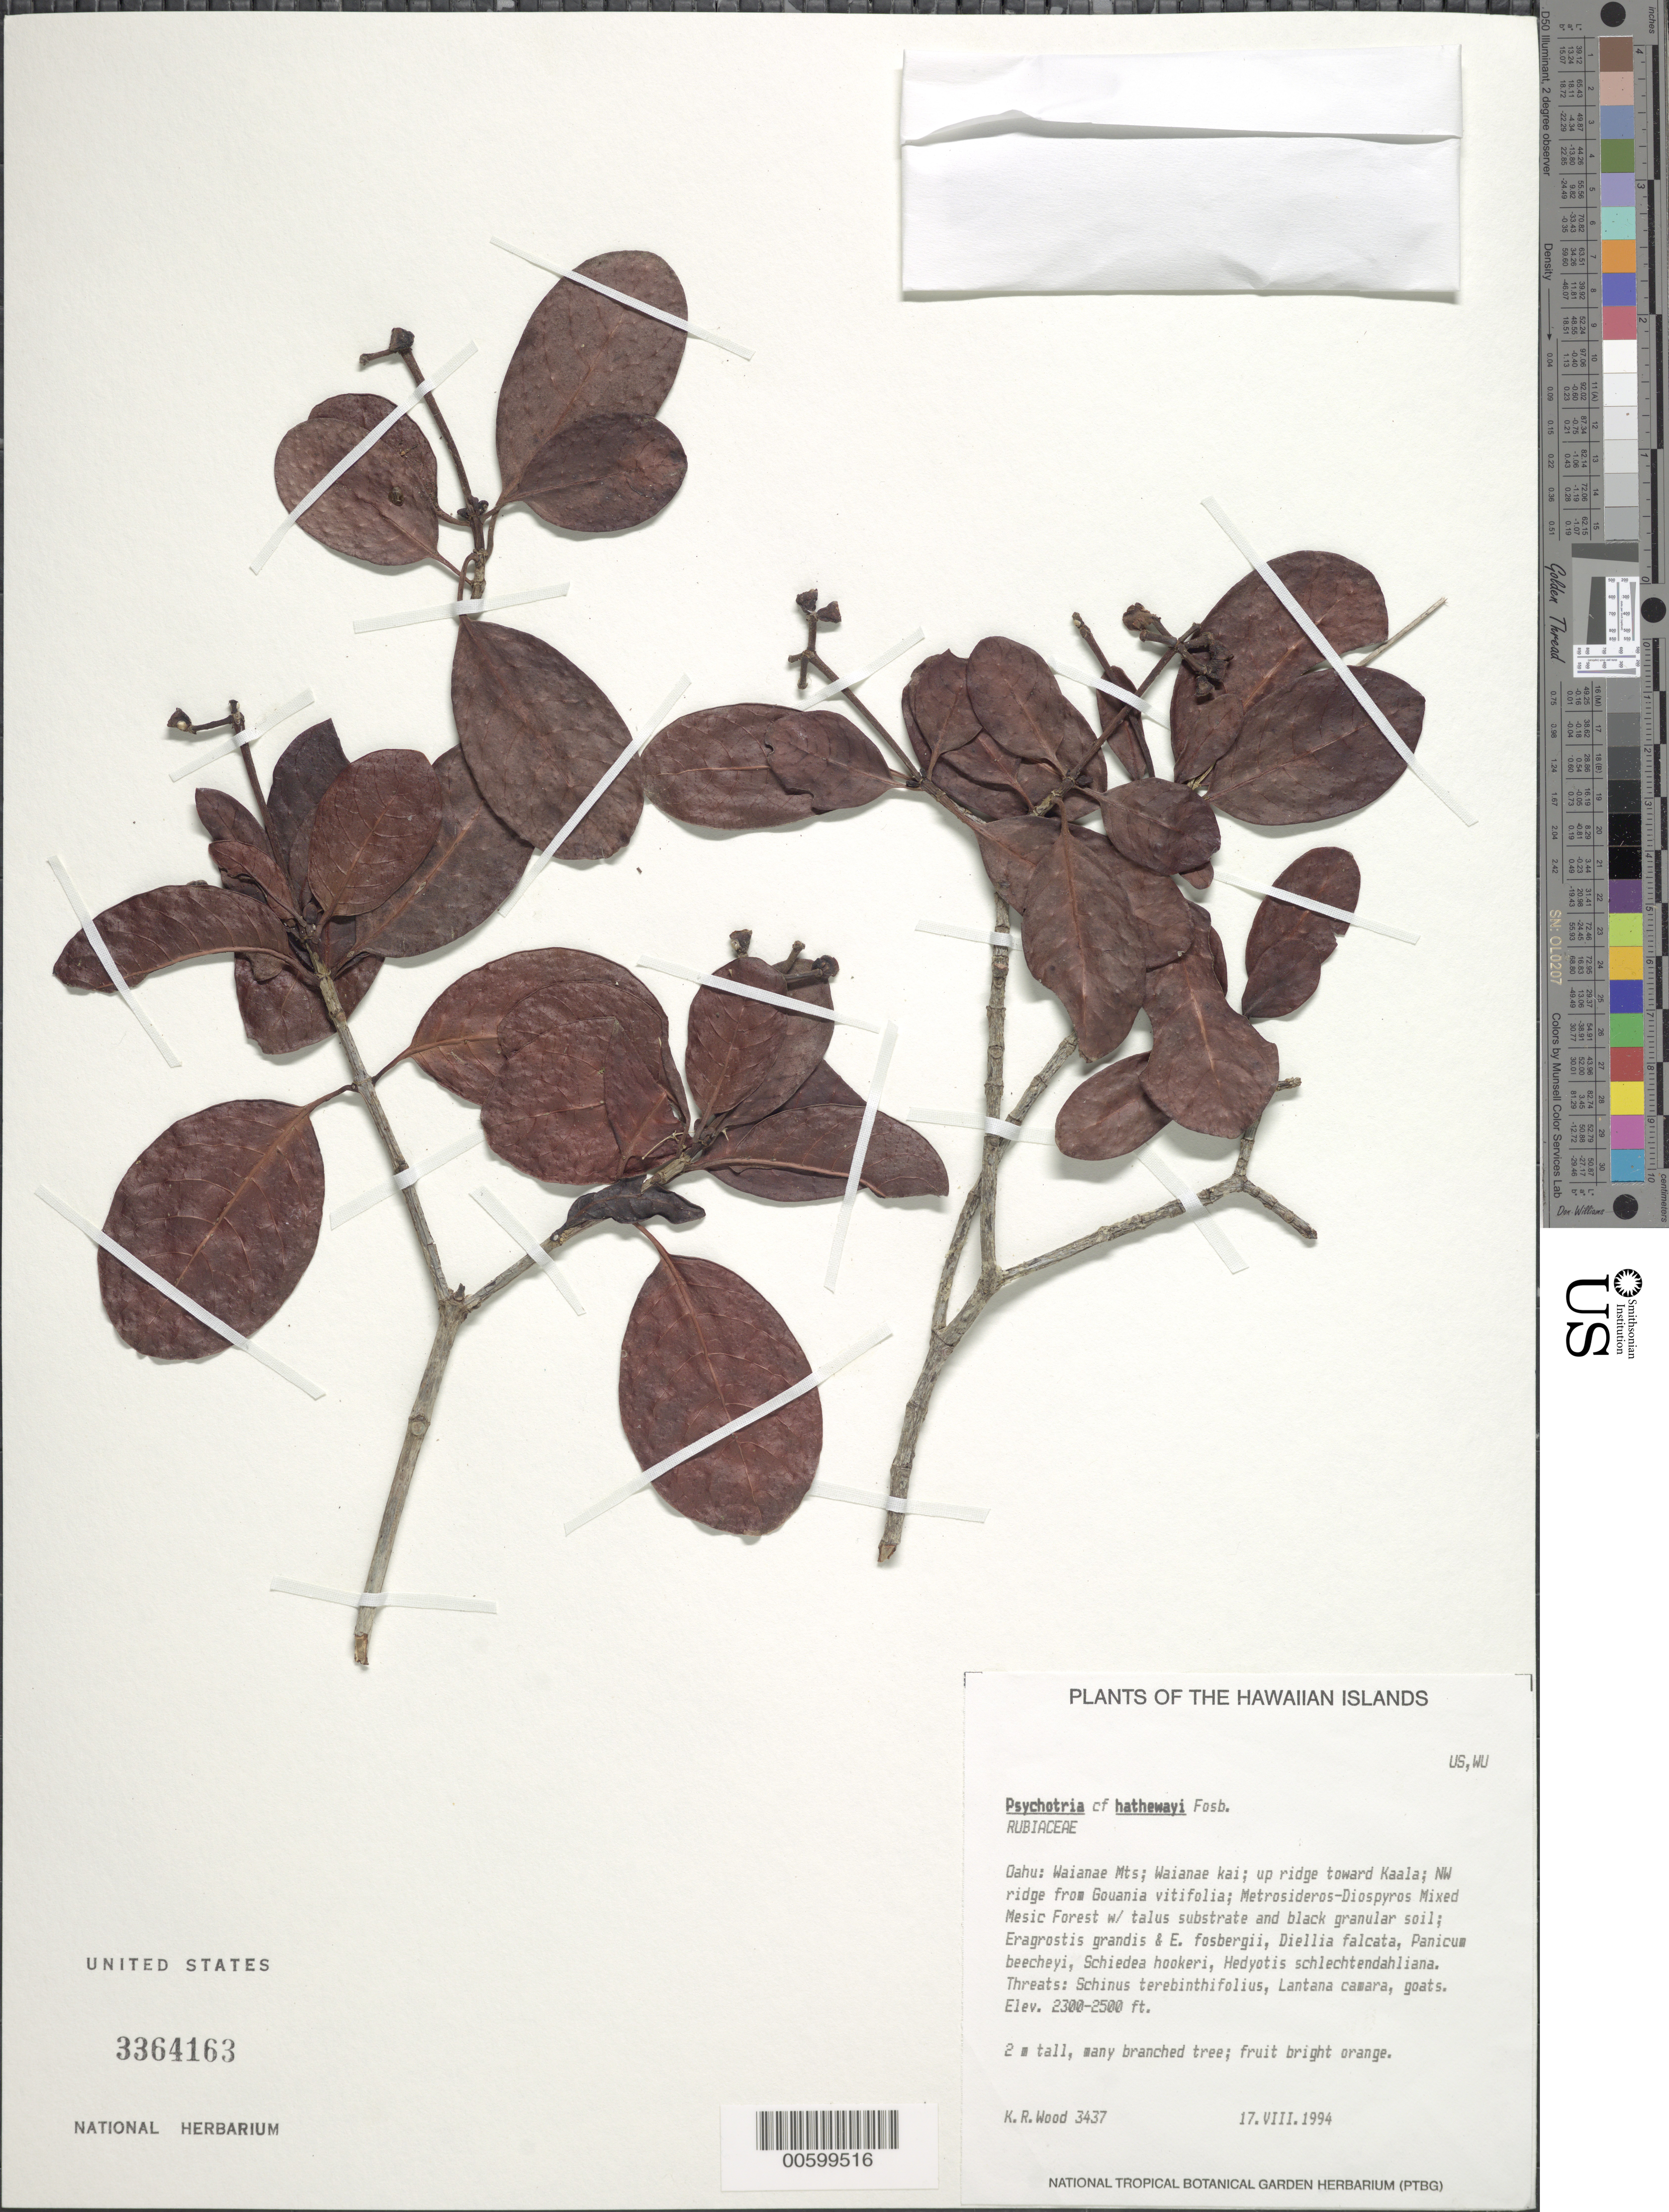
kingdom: Plantae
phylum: Tracheophyta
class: Magnoliopsida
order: Gentianales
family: Rubiaceae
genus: Psychotria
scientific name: Psychotria hathewayi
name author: Fosberg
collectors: K. R. Wood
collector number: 3437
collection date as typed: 17 Aug 1994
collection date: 1994-08-17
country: United States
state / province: Hawaii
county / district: Honolulu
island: Oahu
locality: Waianae Mts; Waianae kai; up ridge toward Kaala; NW ridge.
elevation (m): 701.04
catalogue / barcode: US 3364163